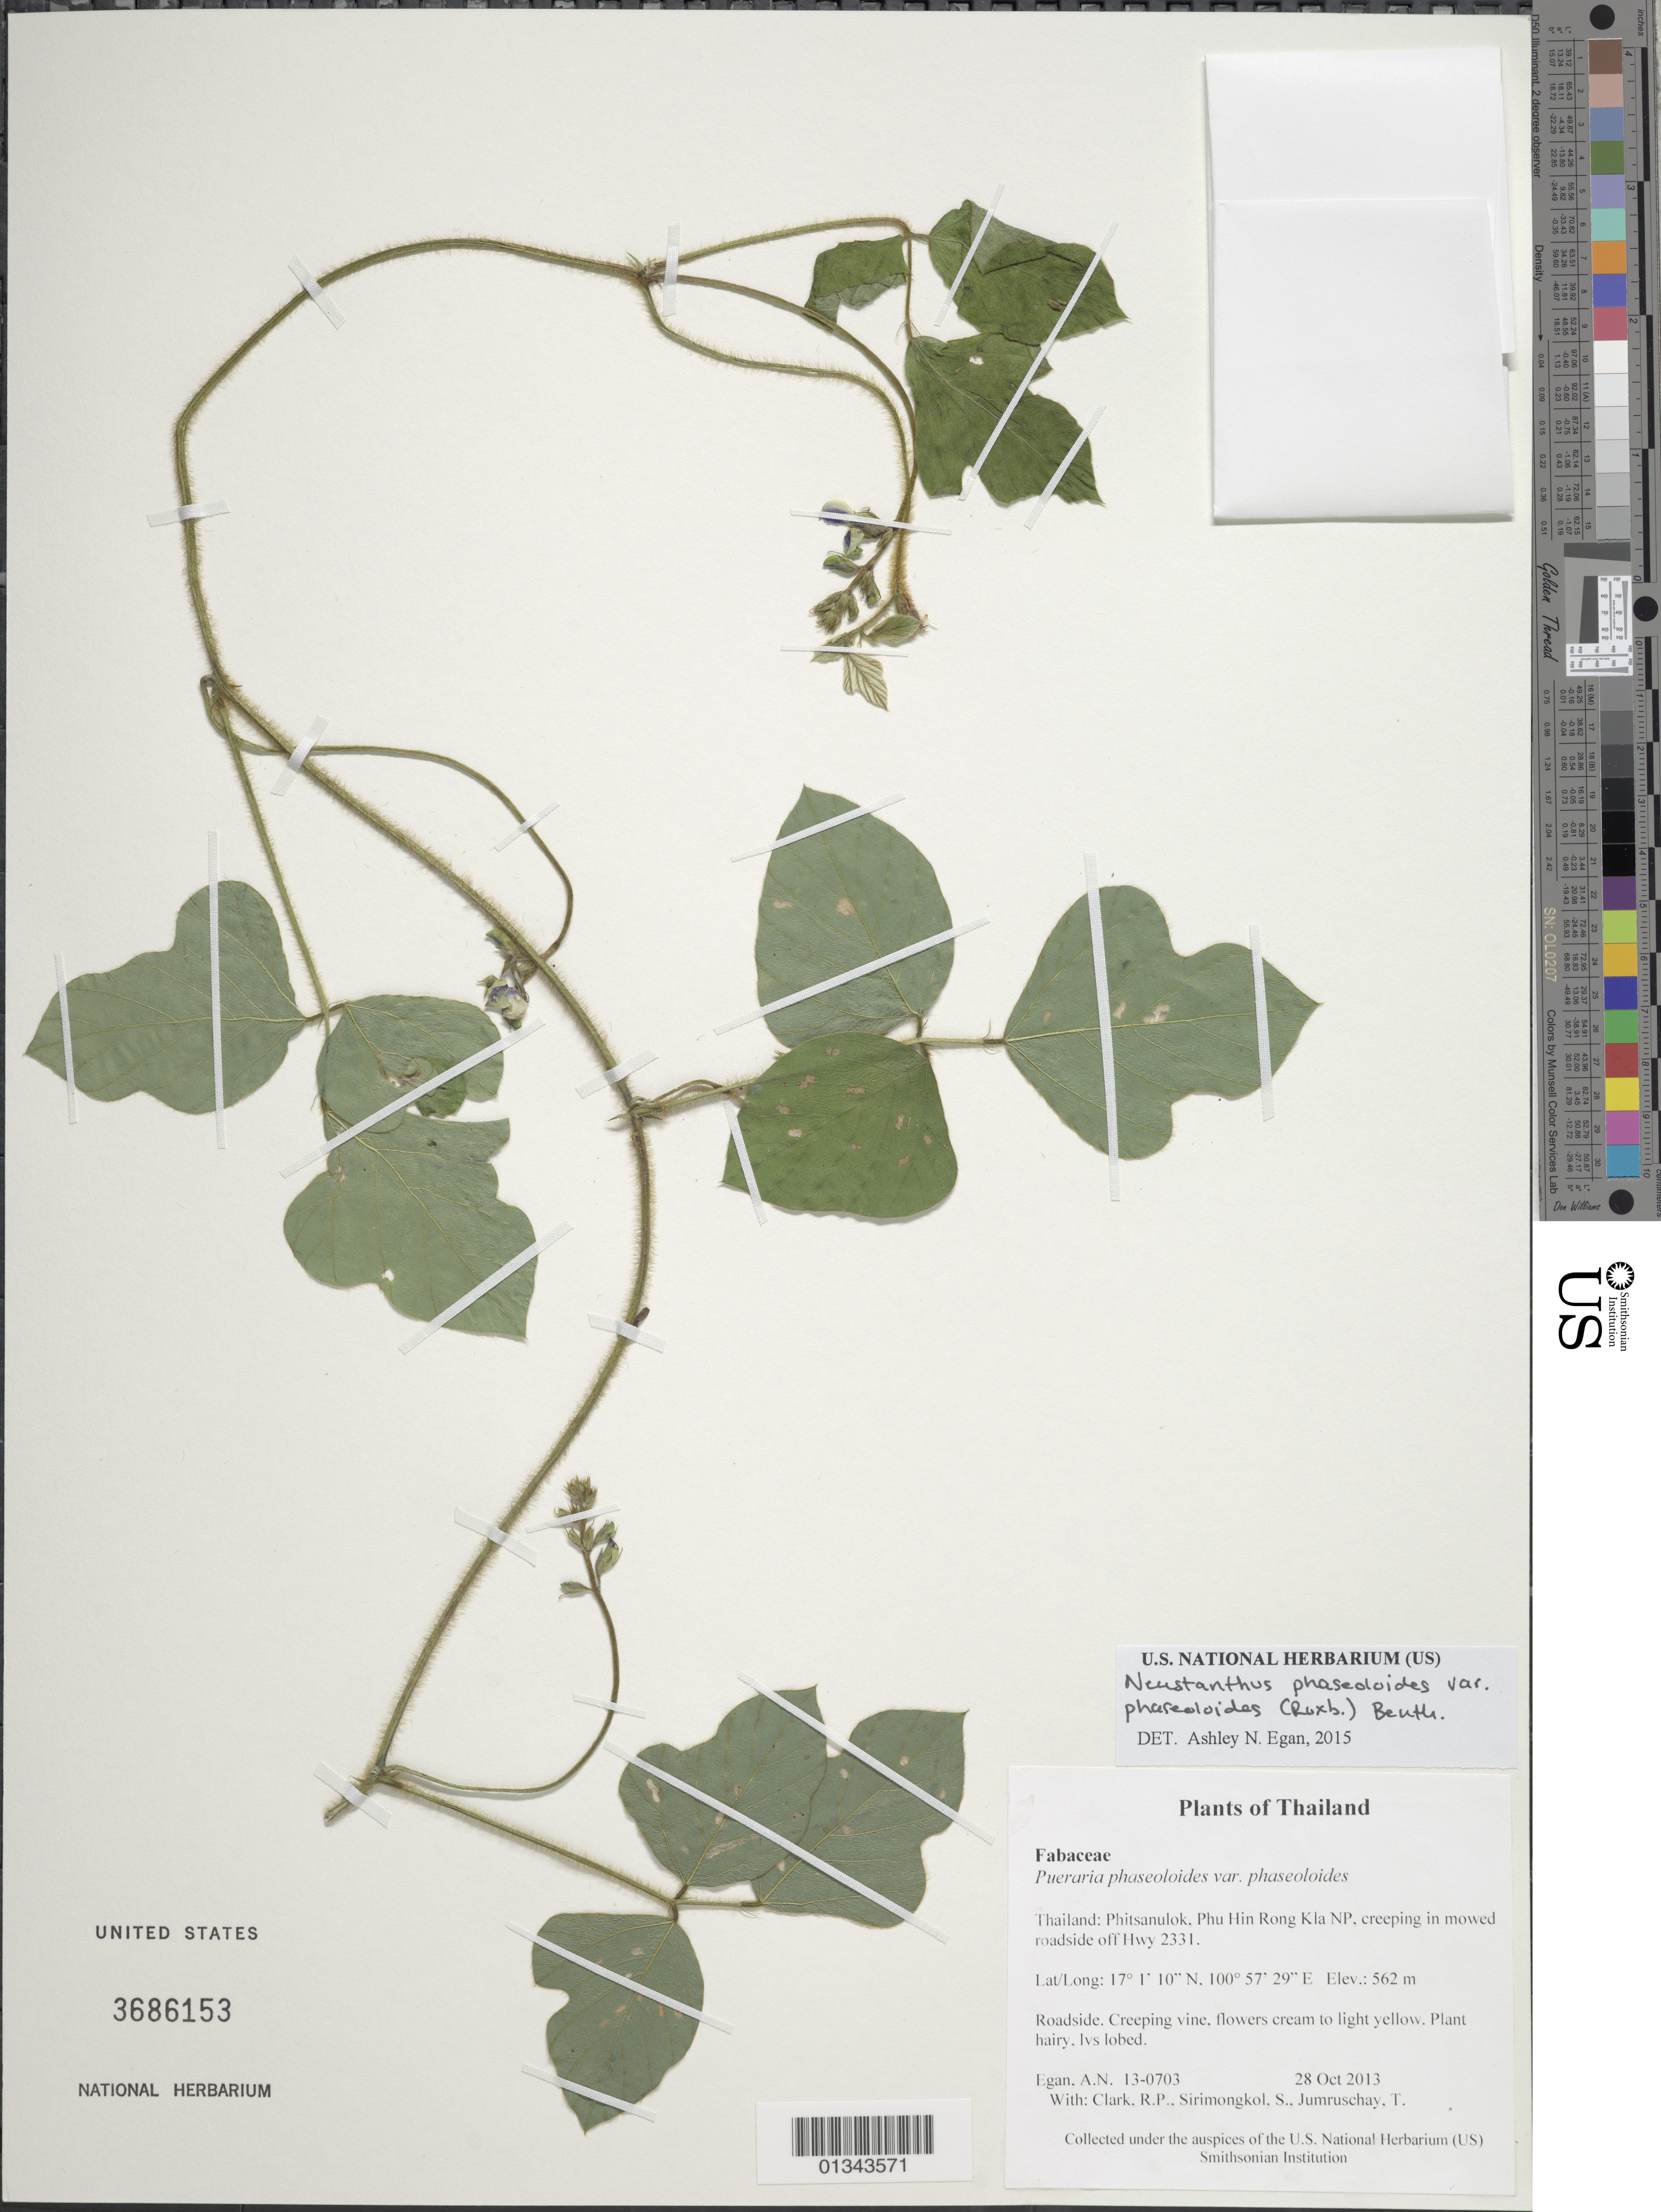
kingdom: Plantae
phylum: Tracheophyta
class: Magnoliopsida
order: Fabales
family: Fabaceae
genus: Neustanthus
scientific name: Neustanthus phaseoloides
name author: (Roxb.) Benth.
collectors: A. N. Egan, R. P. Clark, S. Sirimongkol & T. Jumruschay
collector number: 13-0703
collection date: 2013-10-28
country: Thailand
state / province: Phitsanulok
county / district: Nakhon Thai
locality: Phu Hin Rong Kla NP, creeping in mowed roadside off Hwy 2331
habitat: Roadside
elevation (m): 562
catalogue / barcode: US 3686153